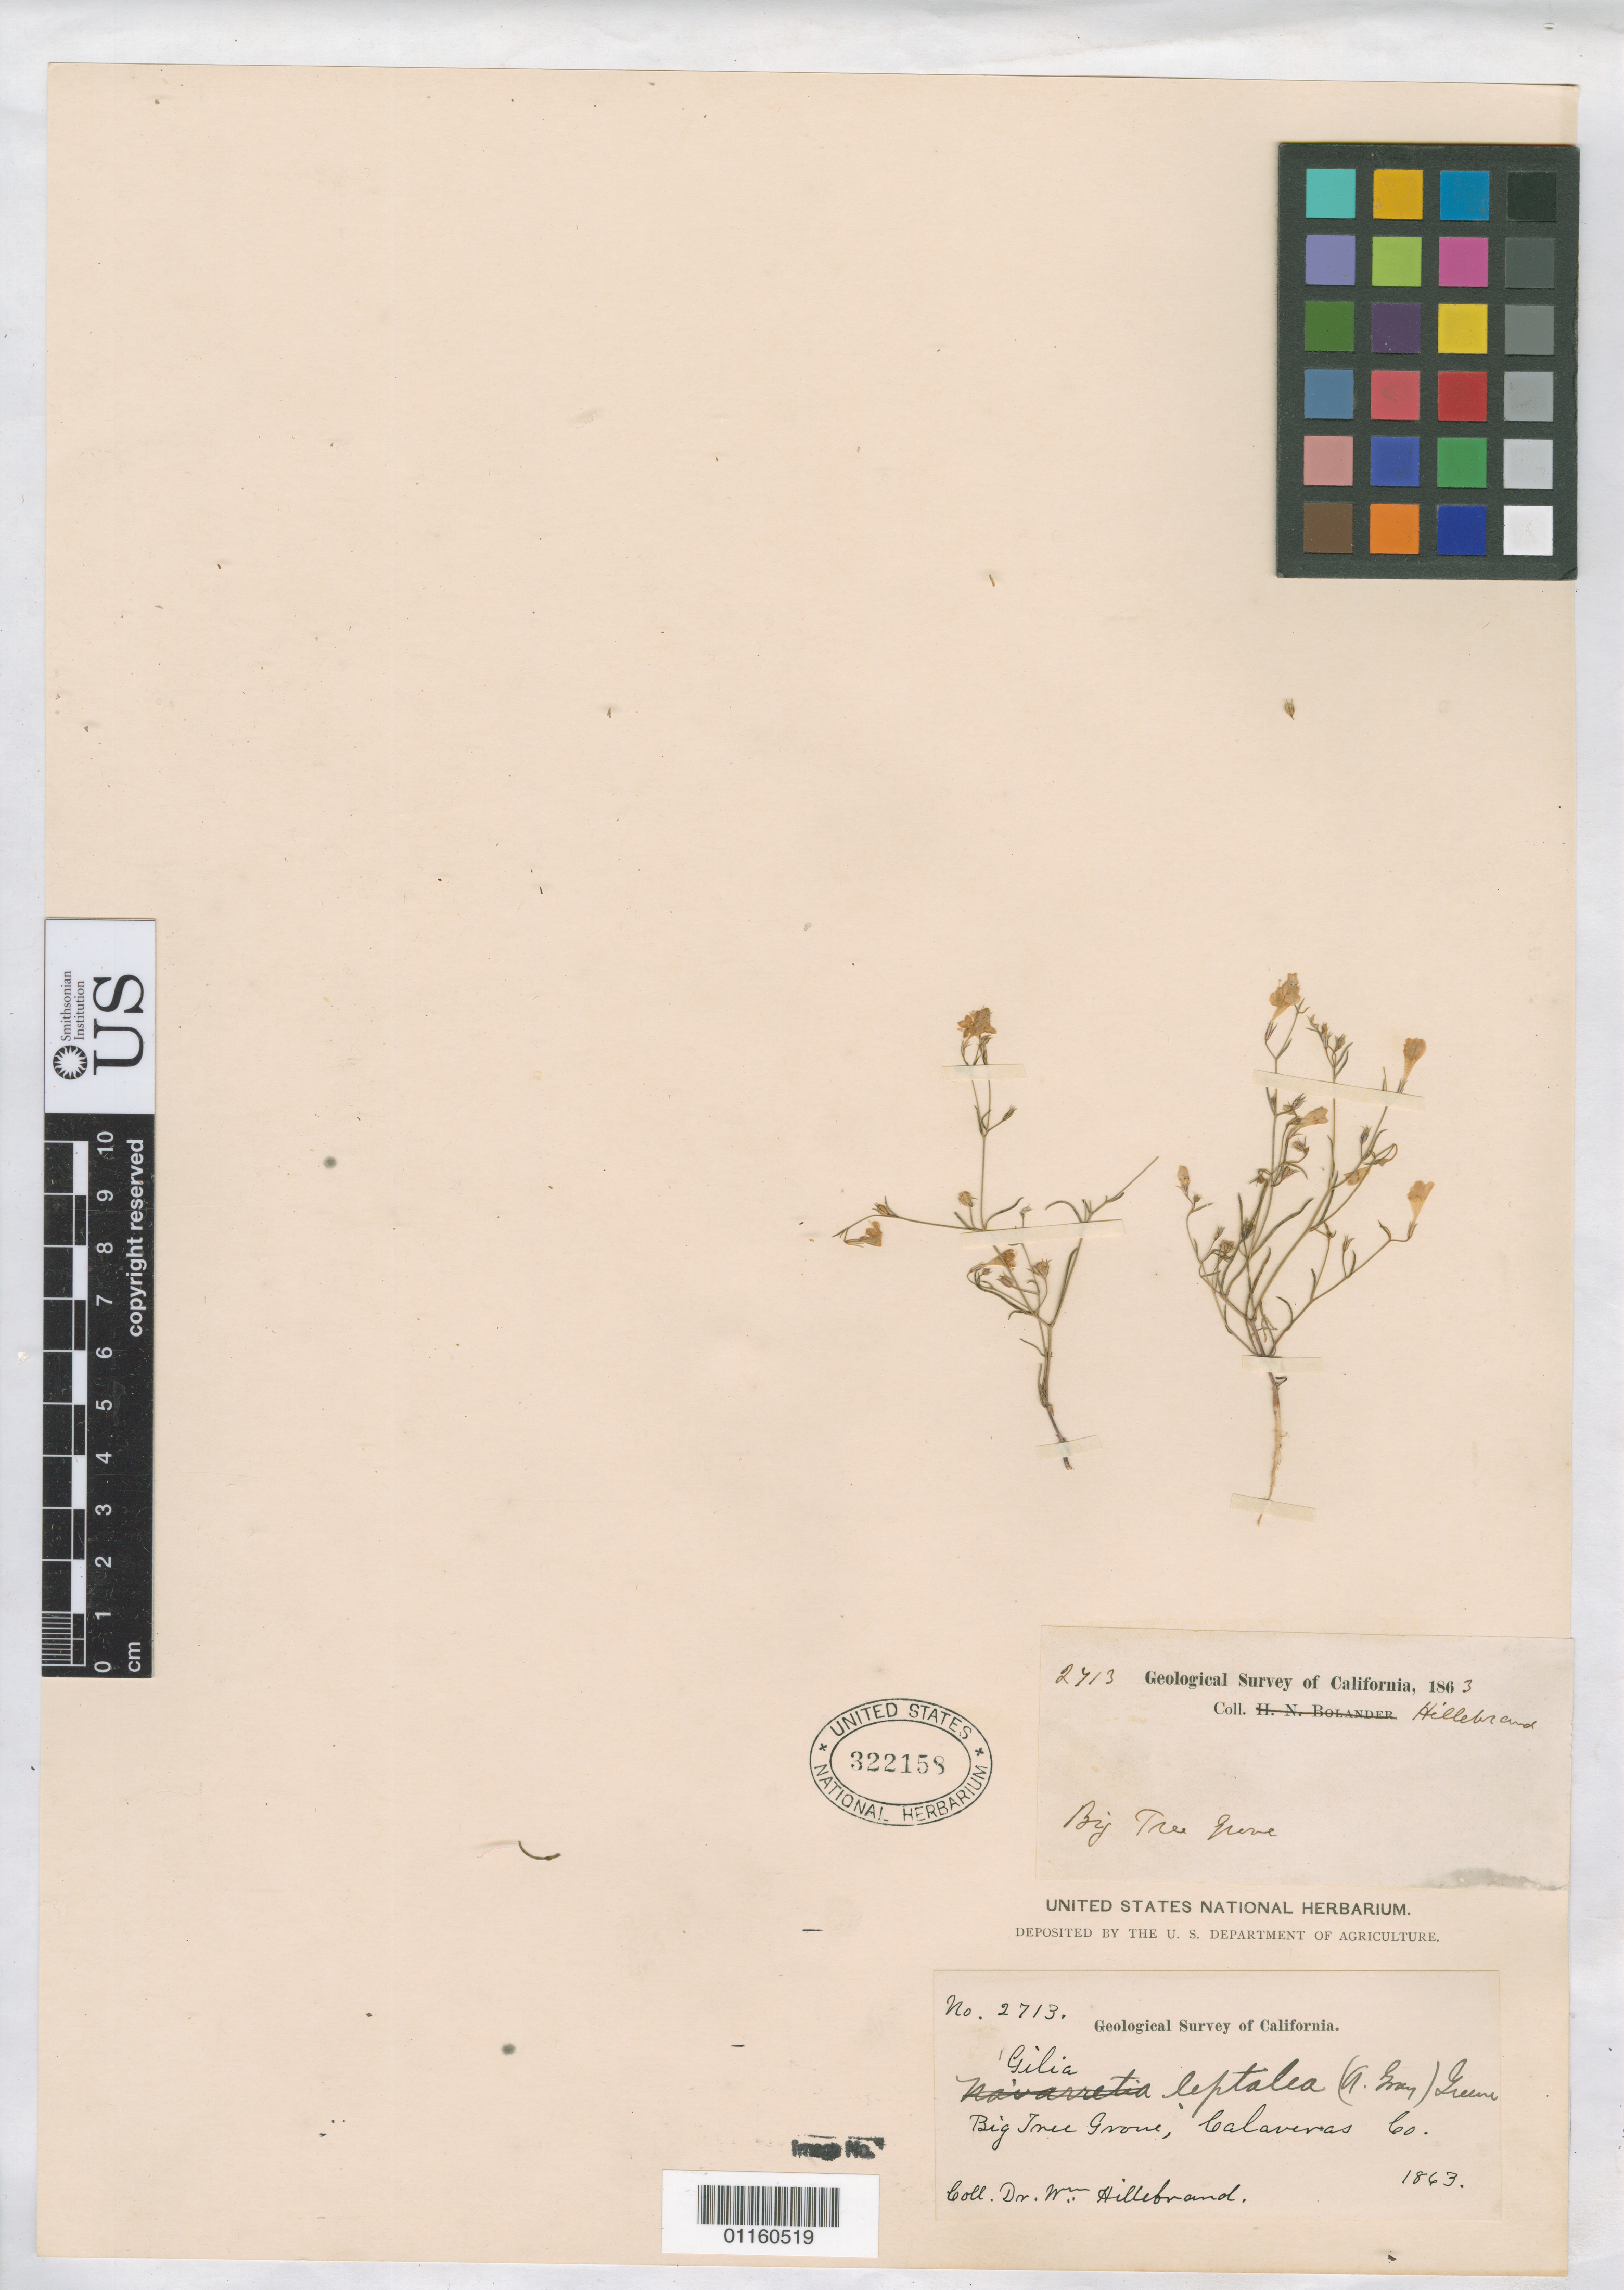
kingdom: Plantae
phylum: Tracheophyta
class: Magnoliopsida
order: Ericales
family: Polemoniaceae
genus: Navarretia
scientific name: Navarretia leptalea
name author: (A. Gray) L.A. Johnson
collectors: W. Hillebrand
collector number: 2713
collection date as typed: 1863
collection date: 1863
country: United States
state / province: California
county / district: Calaveras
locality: Big Tree Grove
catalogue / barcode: US 322158